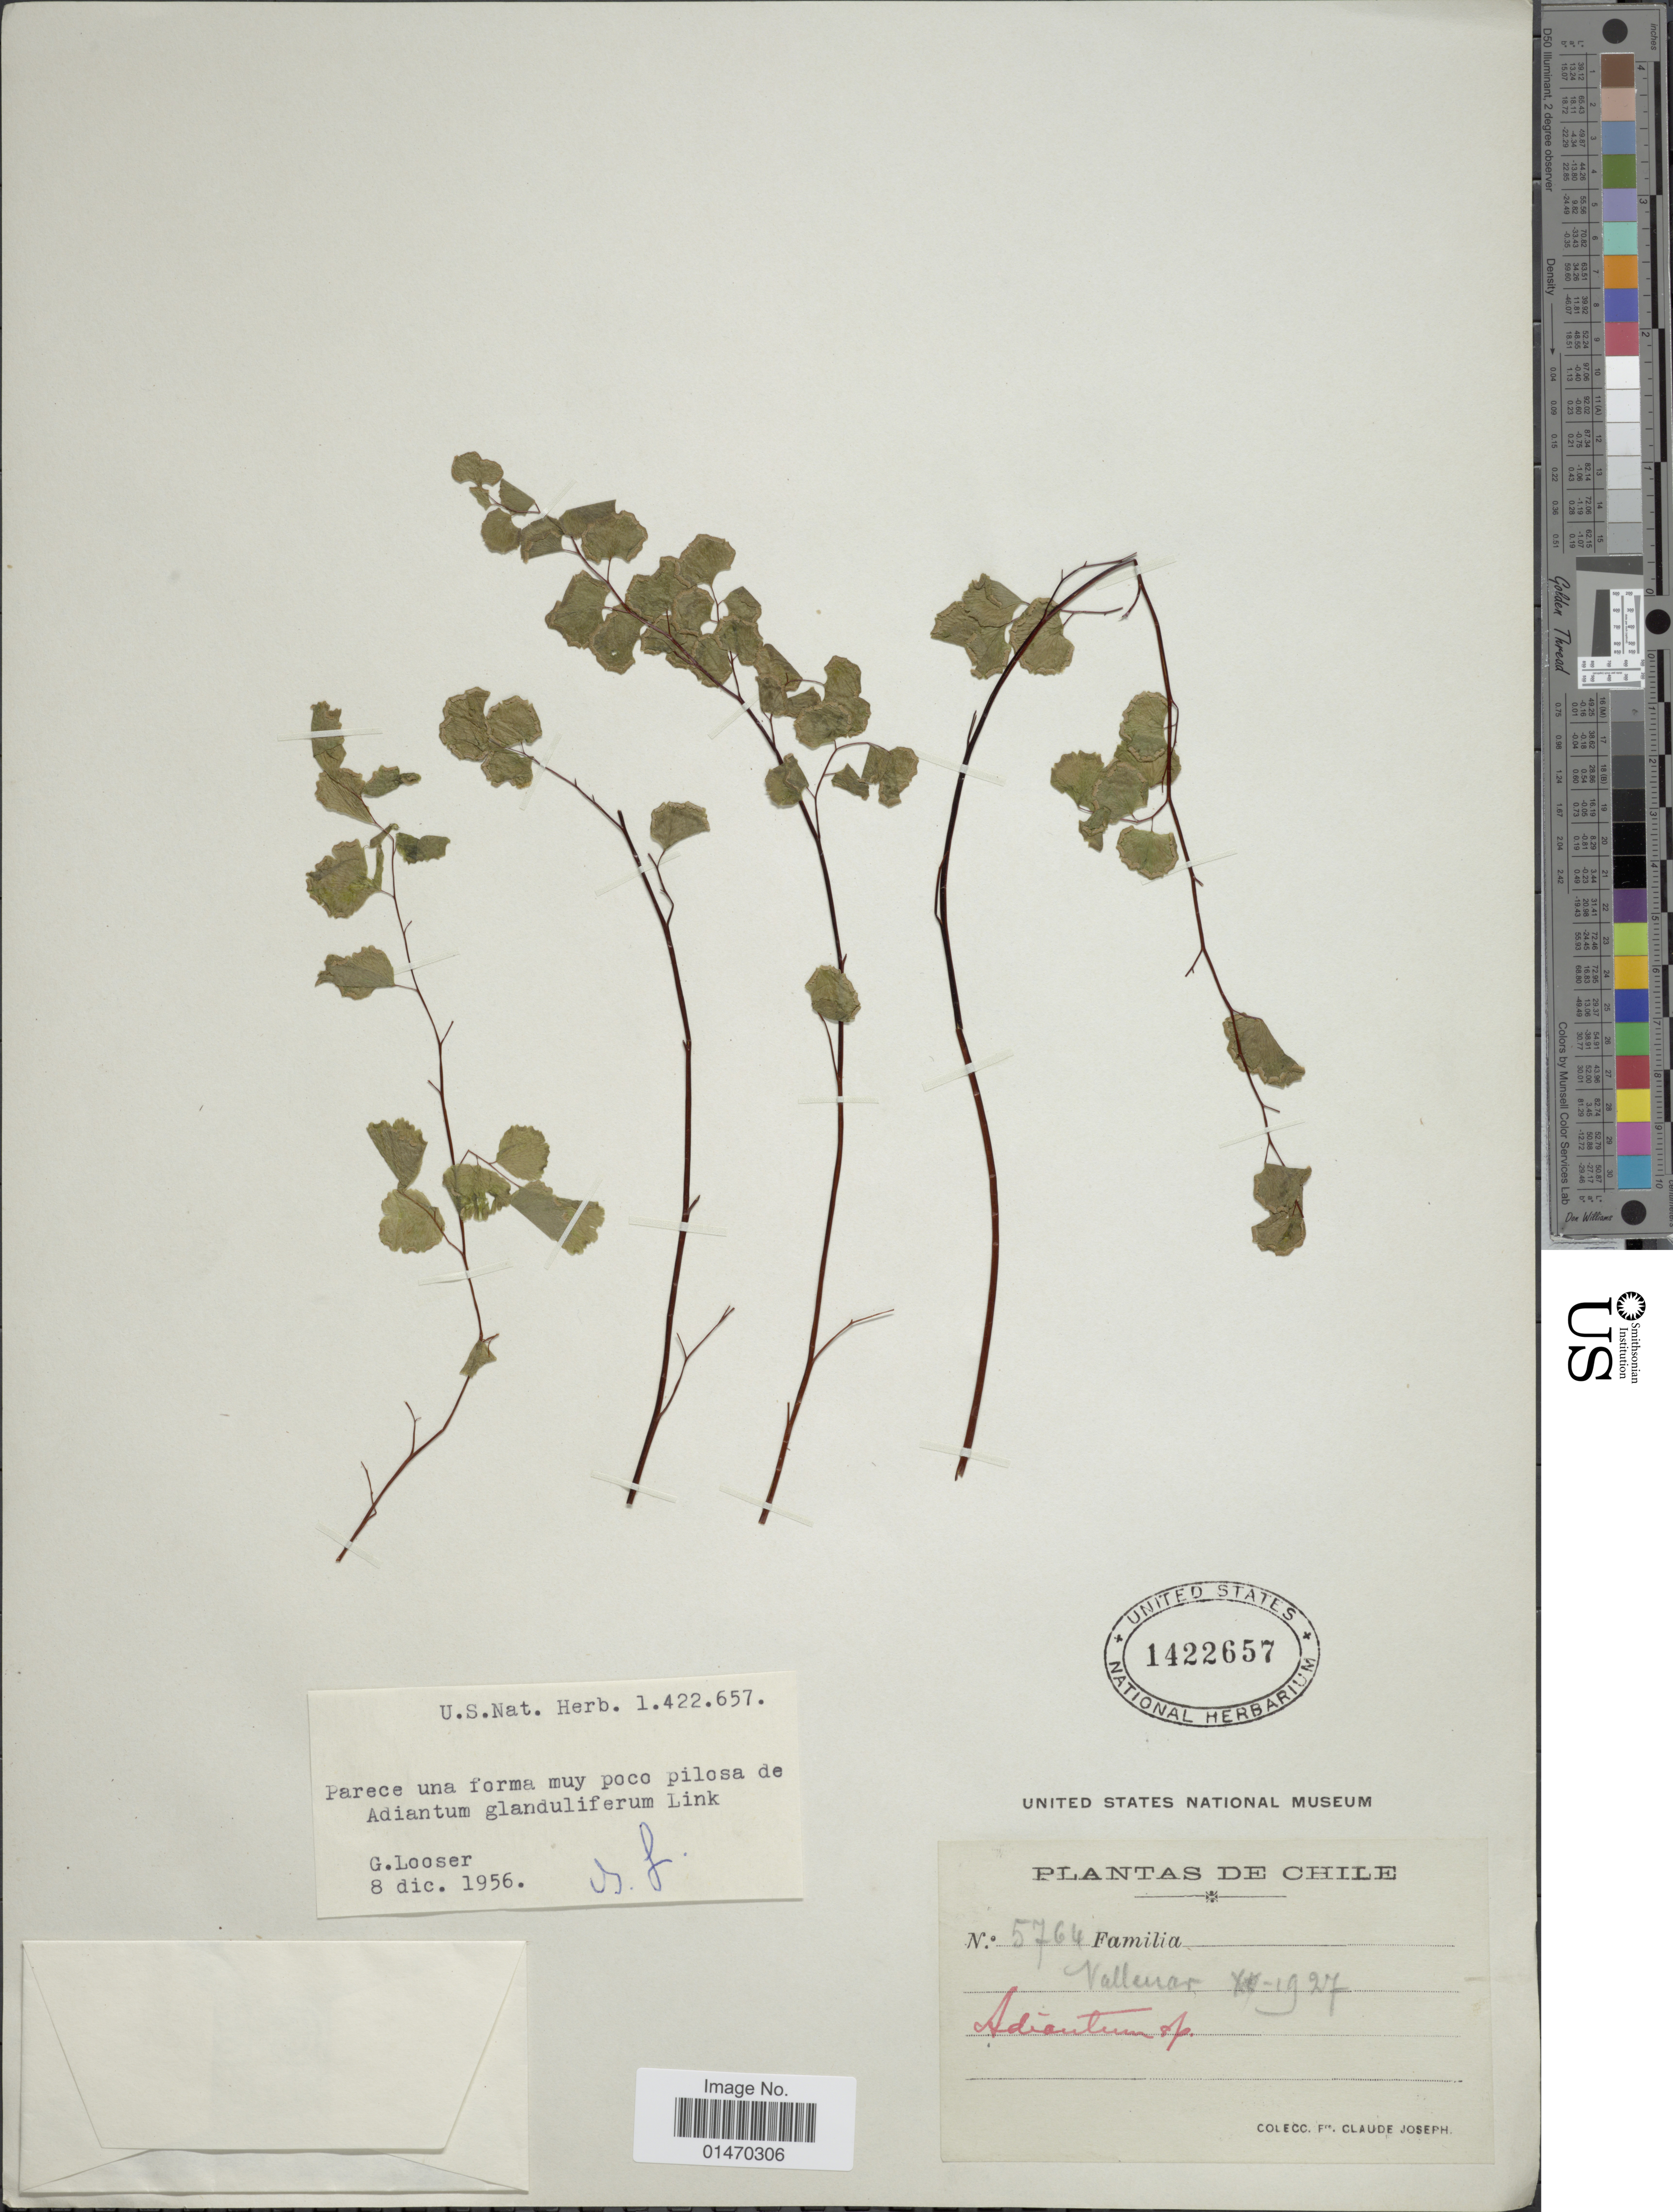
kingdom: Plantae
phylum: Tracheophyta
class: Polypodiopsida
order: Polypodiales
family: Pteridaceae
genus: Adiantum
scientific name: Adiantum glanduliferum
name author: Link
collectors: Frere Claude Joseph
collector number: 5764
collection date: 1927-10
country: Chile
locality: Vallenar.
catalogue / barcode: US 1422657